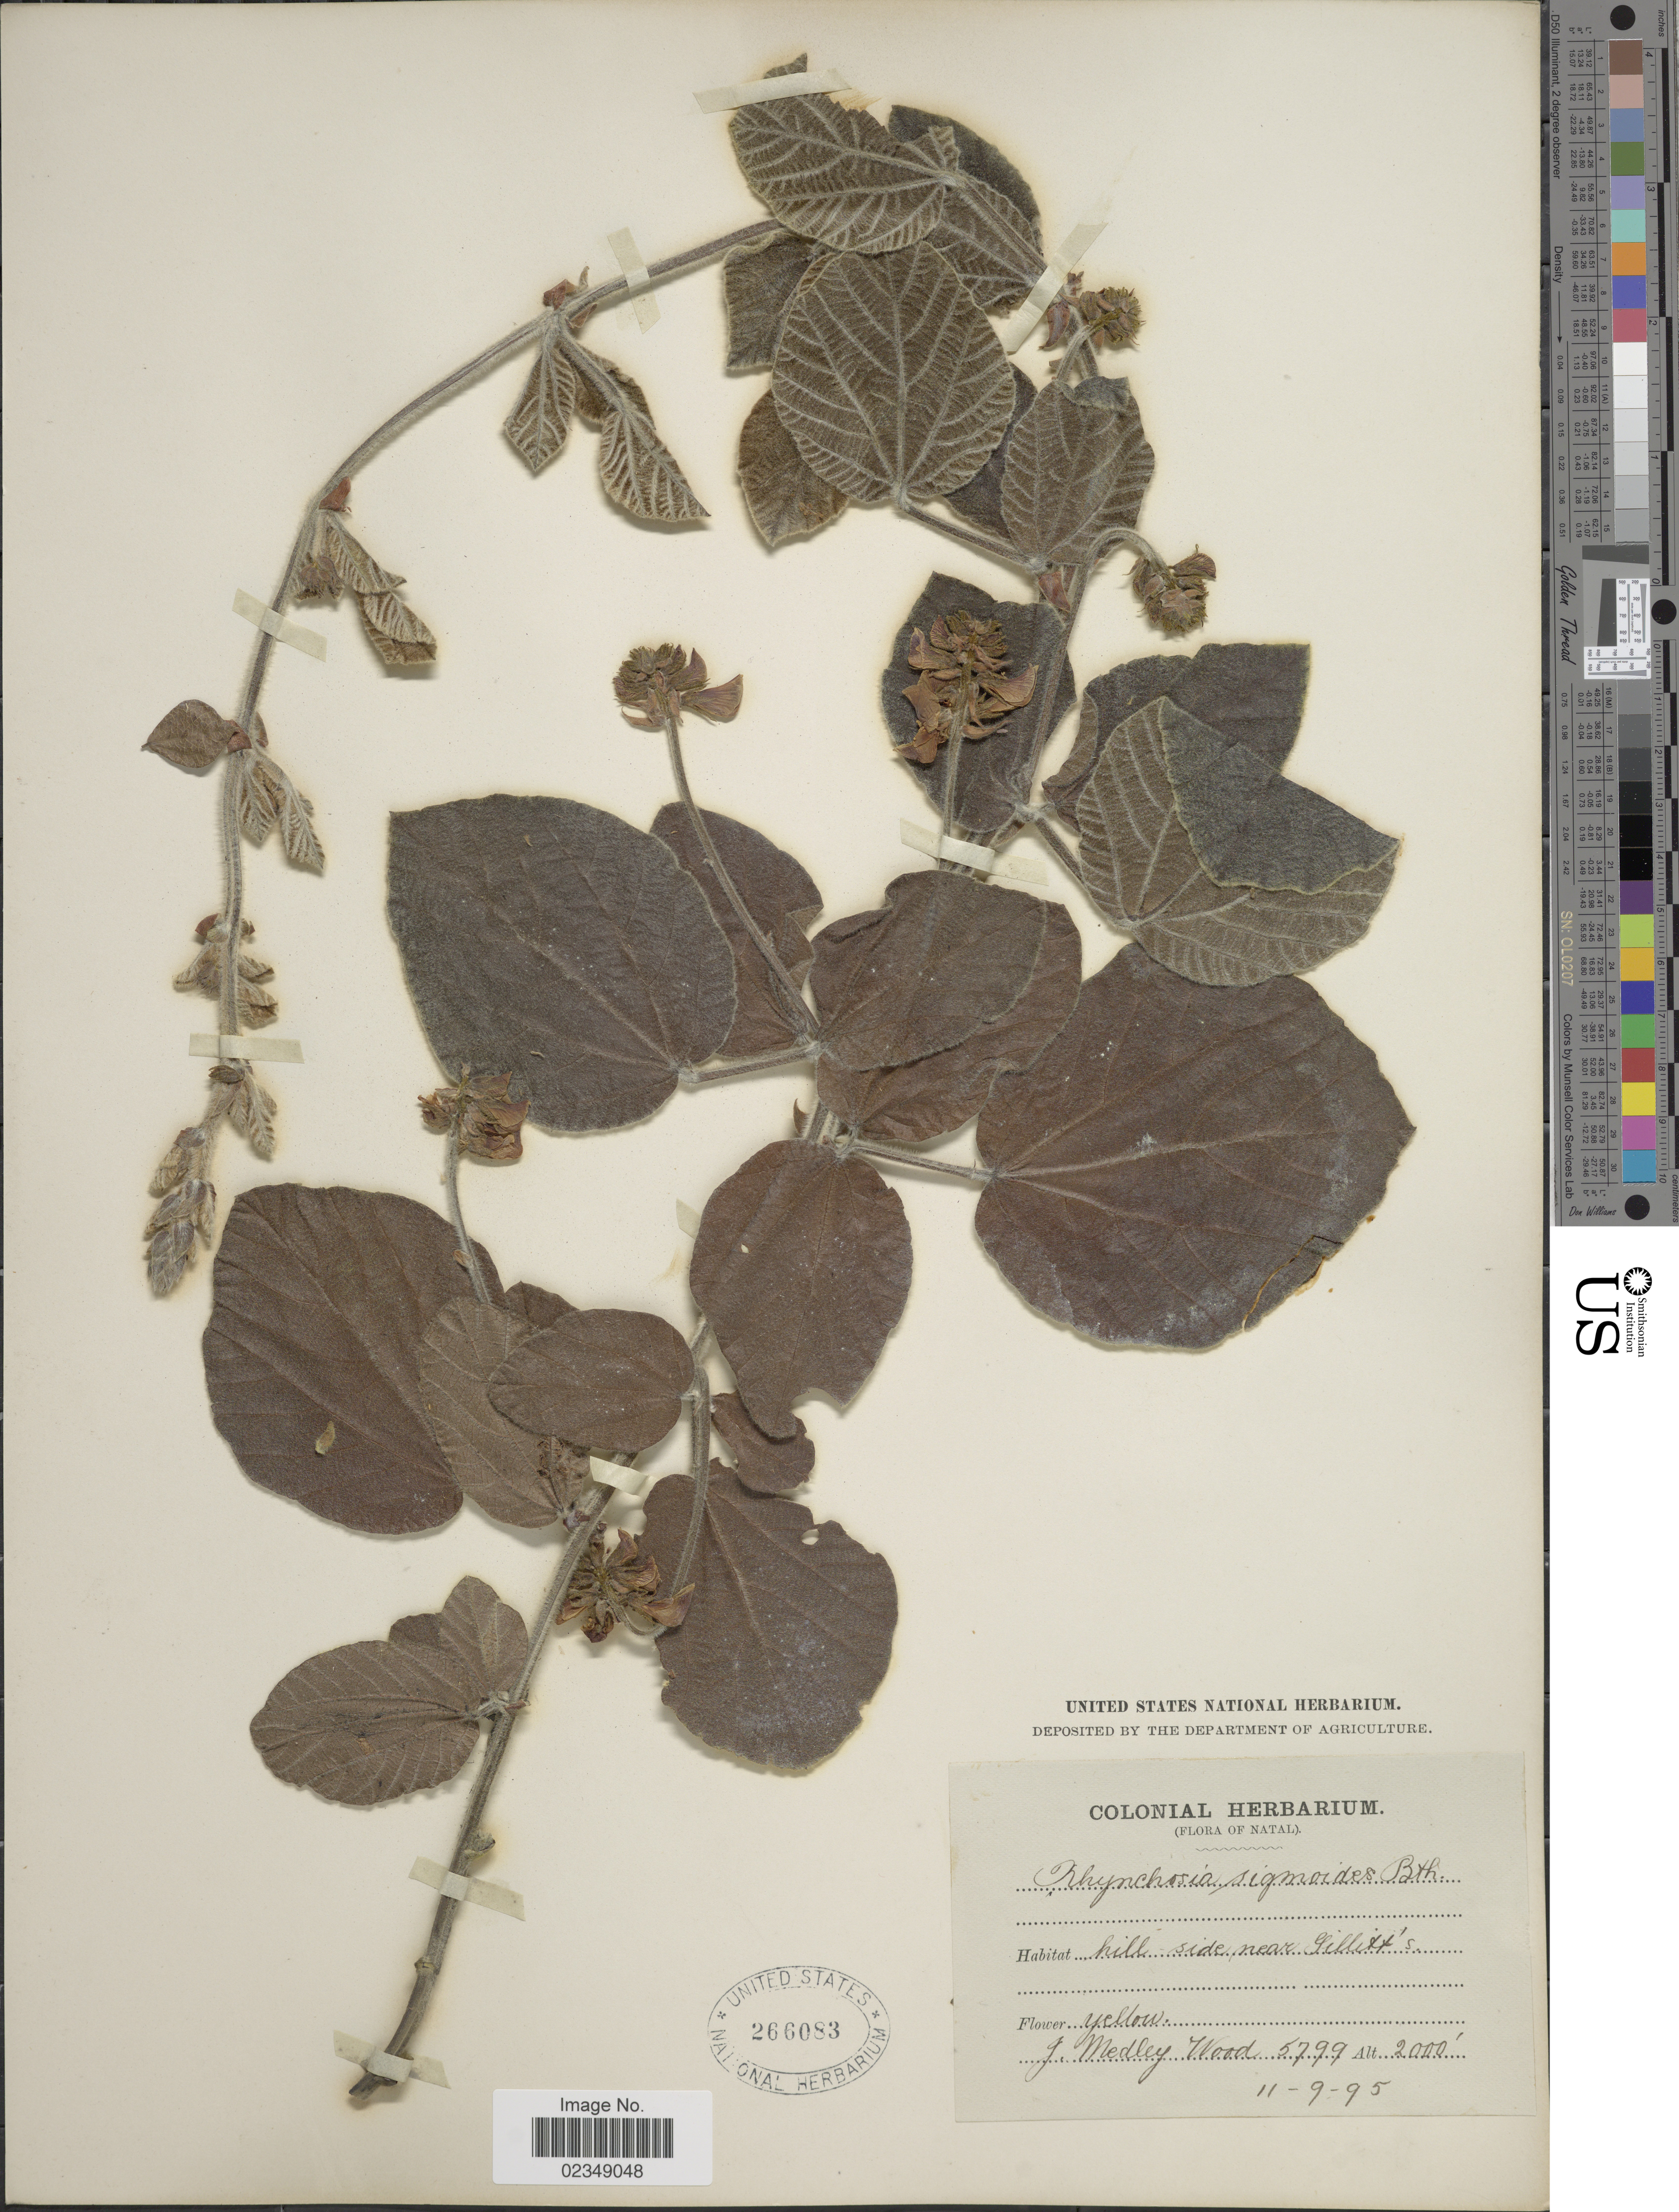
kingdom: Plantae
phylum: Tracheophyta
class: Magnoliopsida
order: Fabales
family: Fabaceae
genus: Rhynchosia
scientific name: Rhynchosia sigmoides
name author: Benth. ex Harv. & Sond.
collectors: J. Medley Wood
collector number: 5799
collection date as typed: Transcribed d/m/y: 11/9/95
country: South Africa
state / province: KwaZulu-Natal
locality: Natal, hill-side near Gillitt's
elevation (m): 610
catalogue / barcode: US 266083